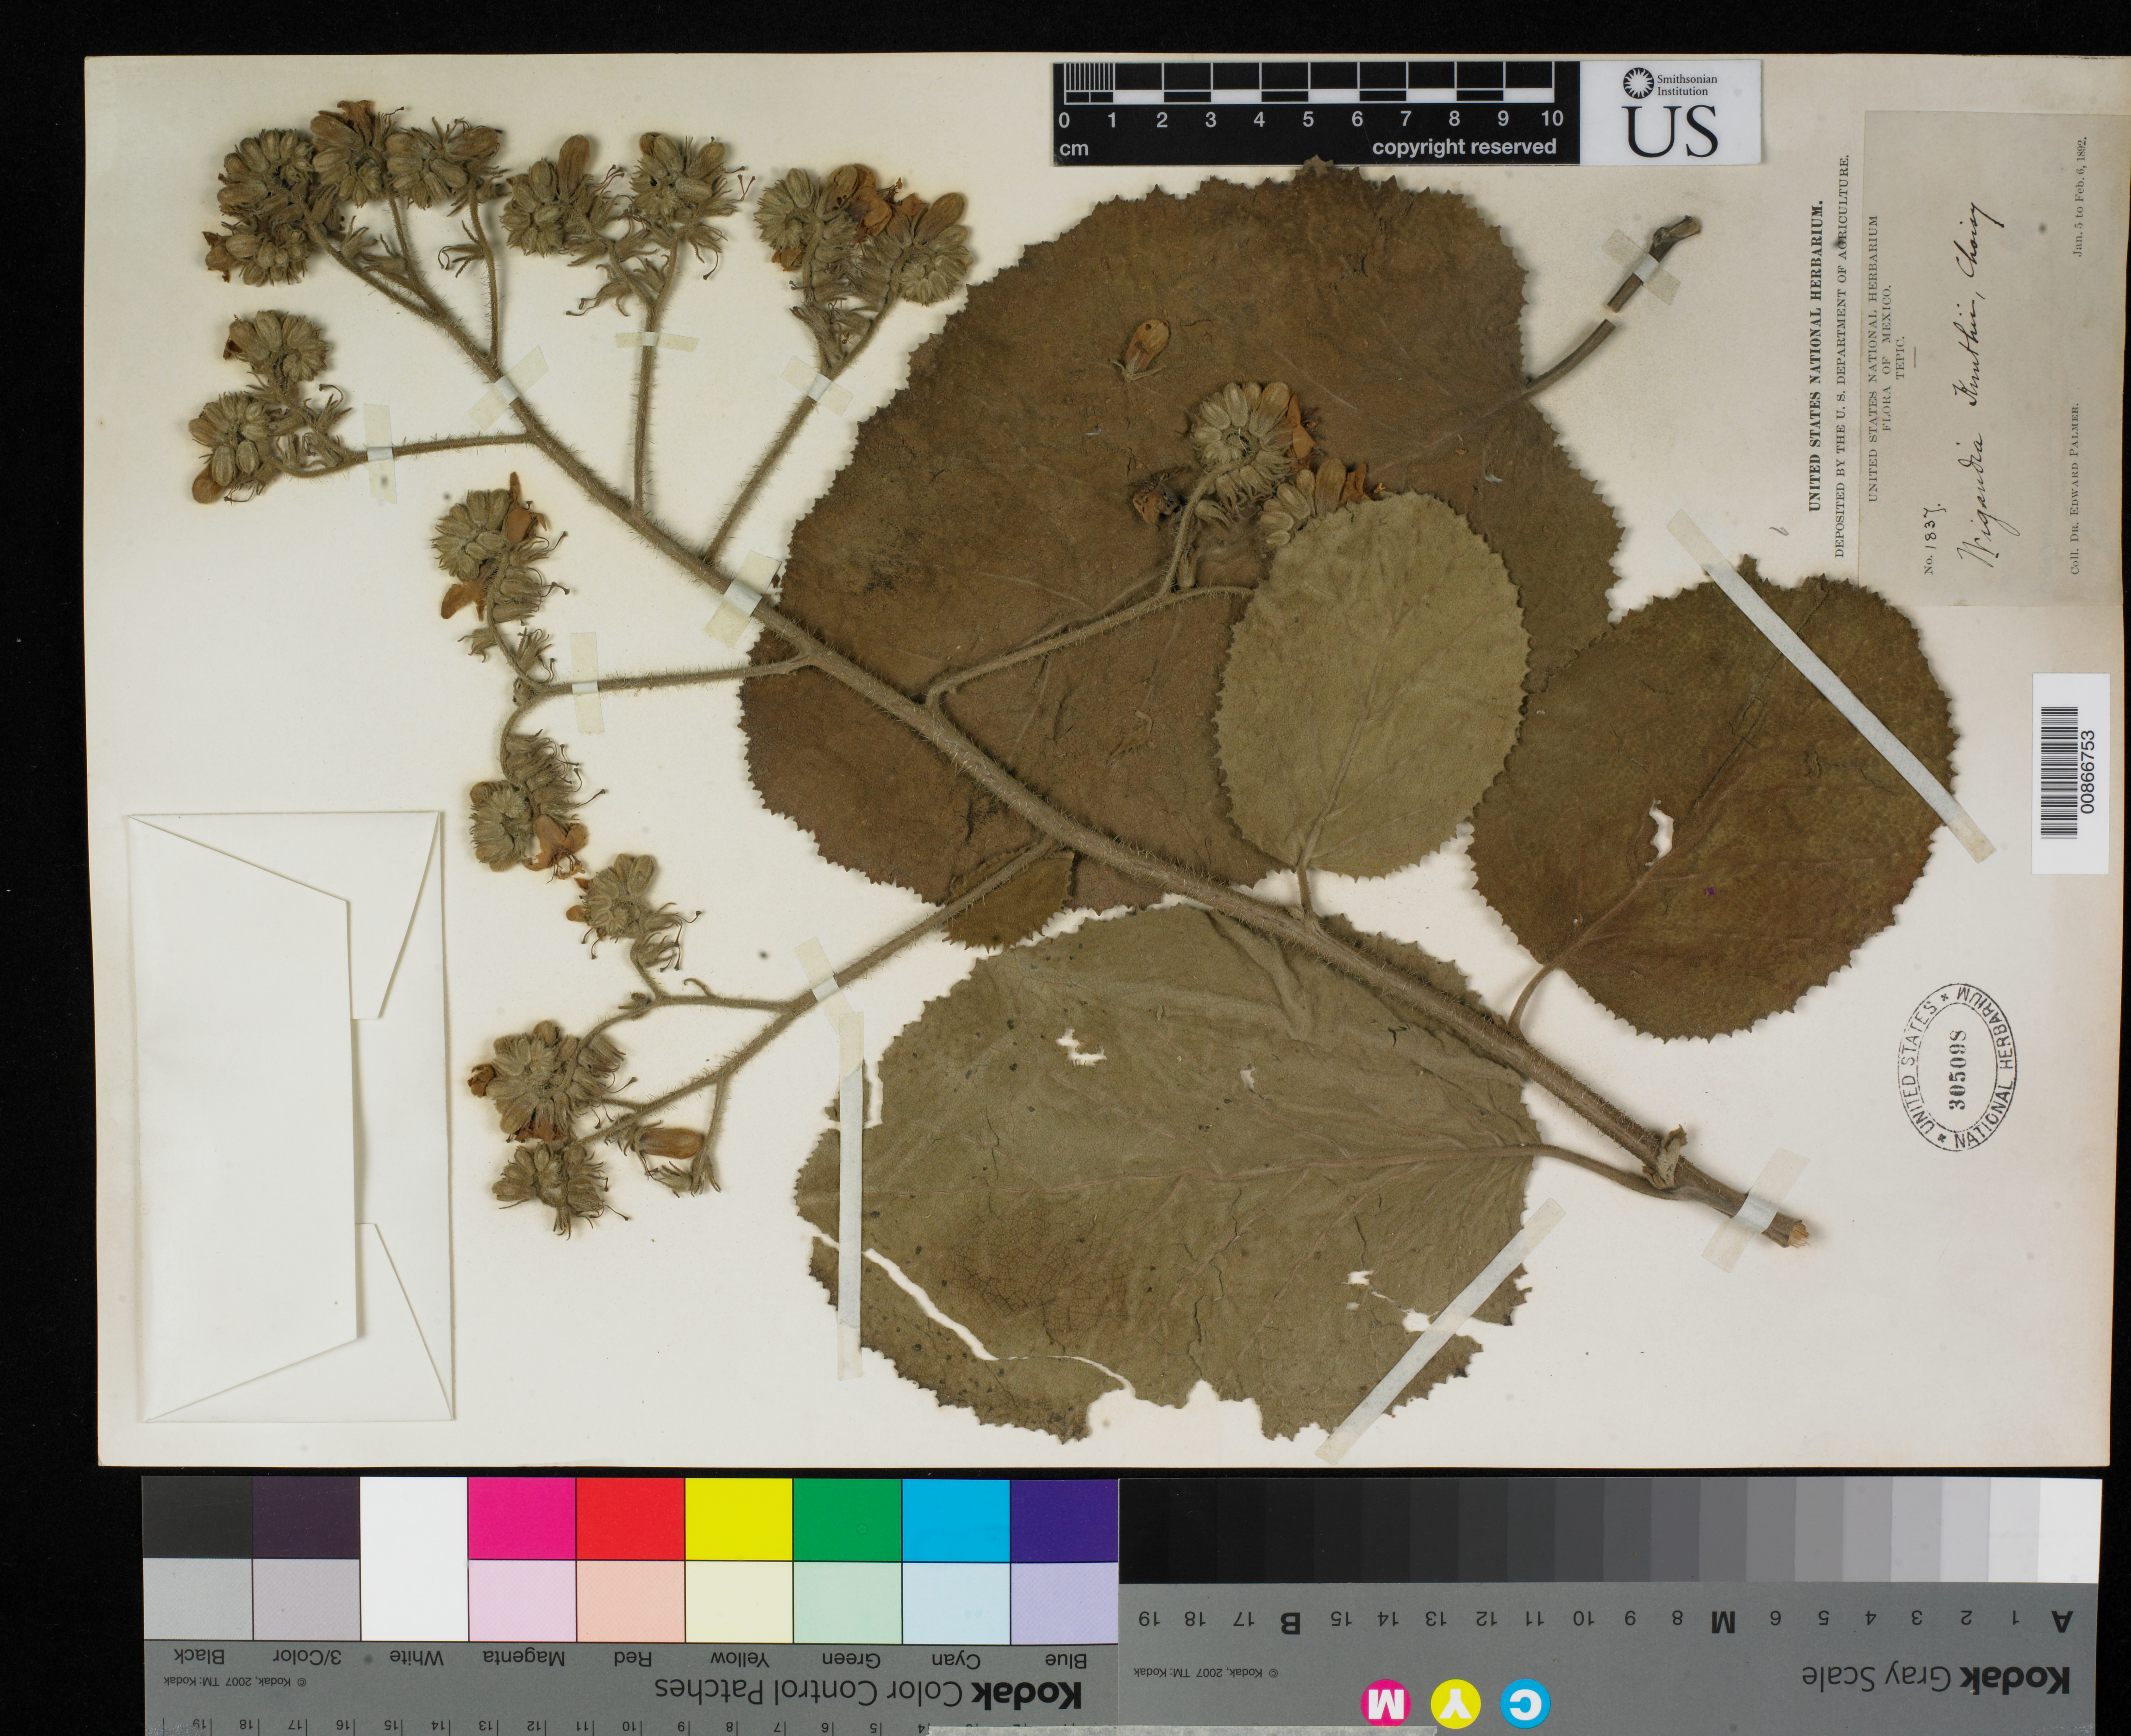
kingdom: Plantae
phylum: Tracheophyta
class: Magnoliopsida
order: Boraginales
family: Namaceae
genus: Wigandia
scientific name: Wigandia kunthii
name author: Choisy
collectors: E. Palmer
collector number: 1837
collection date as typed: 05 Jan 1892 to 06 Feb 1892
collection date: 1892-01-05/1892-02-06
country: Mexico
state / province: Nayarit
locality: Tepic, Nayarit.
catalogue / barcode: US 305098